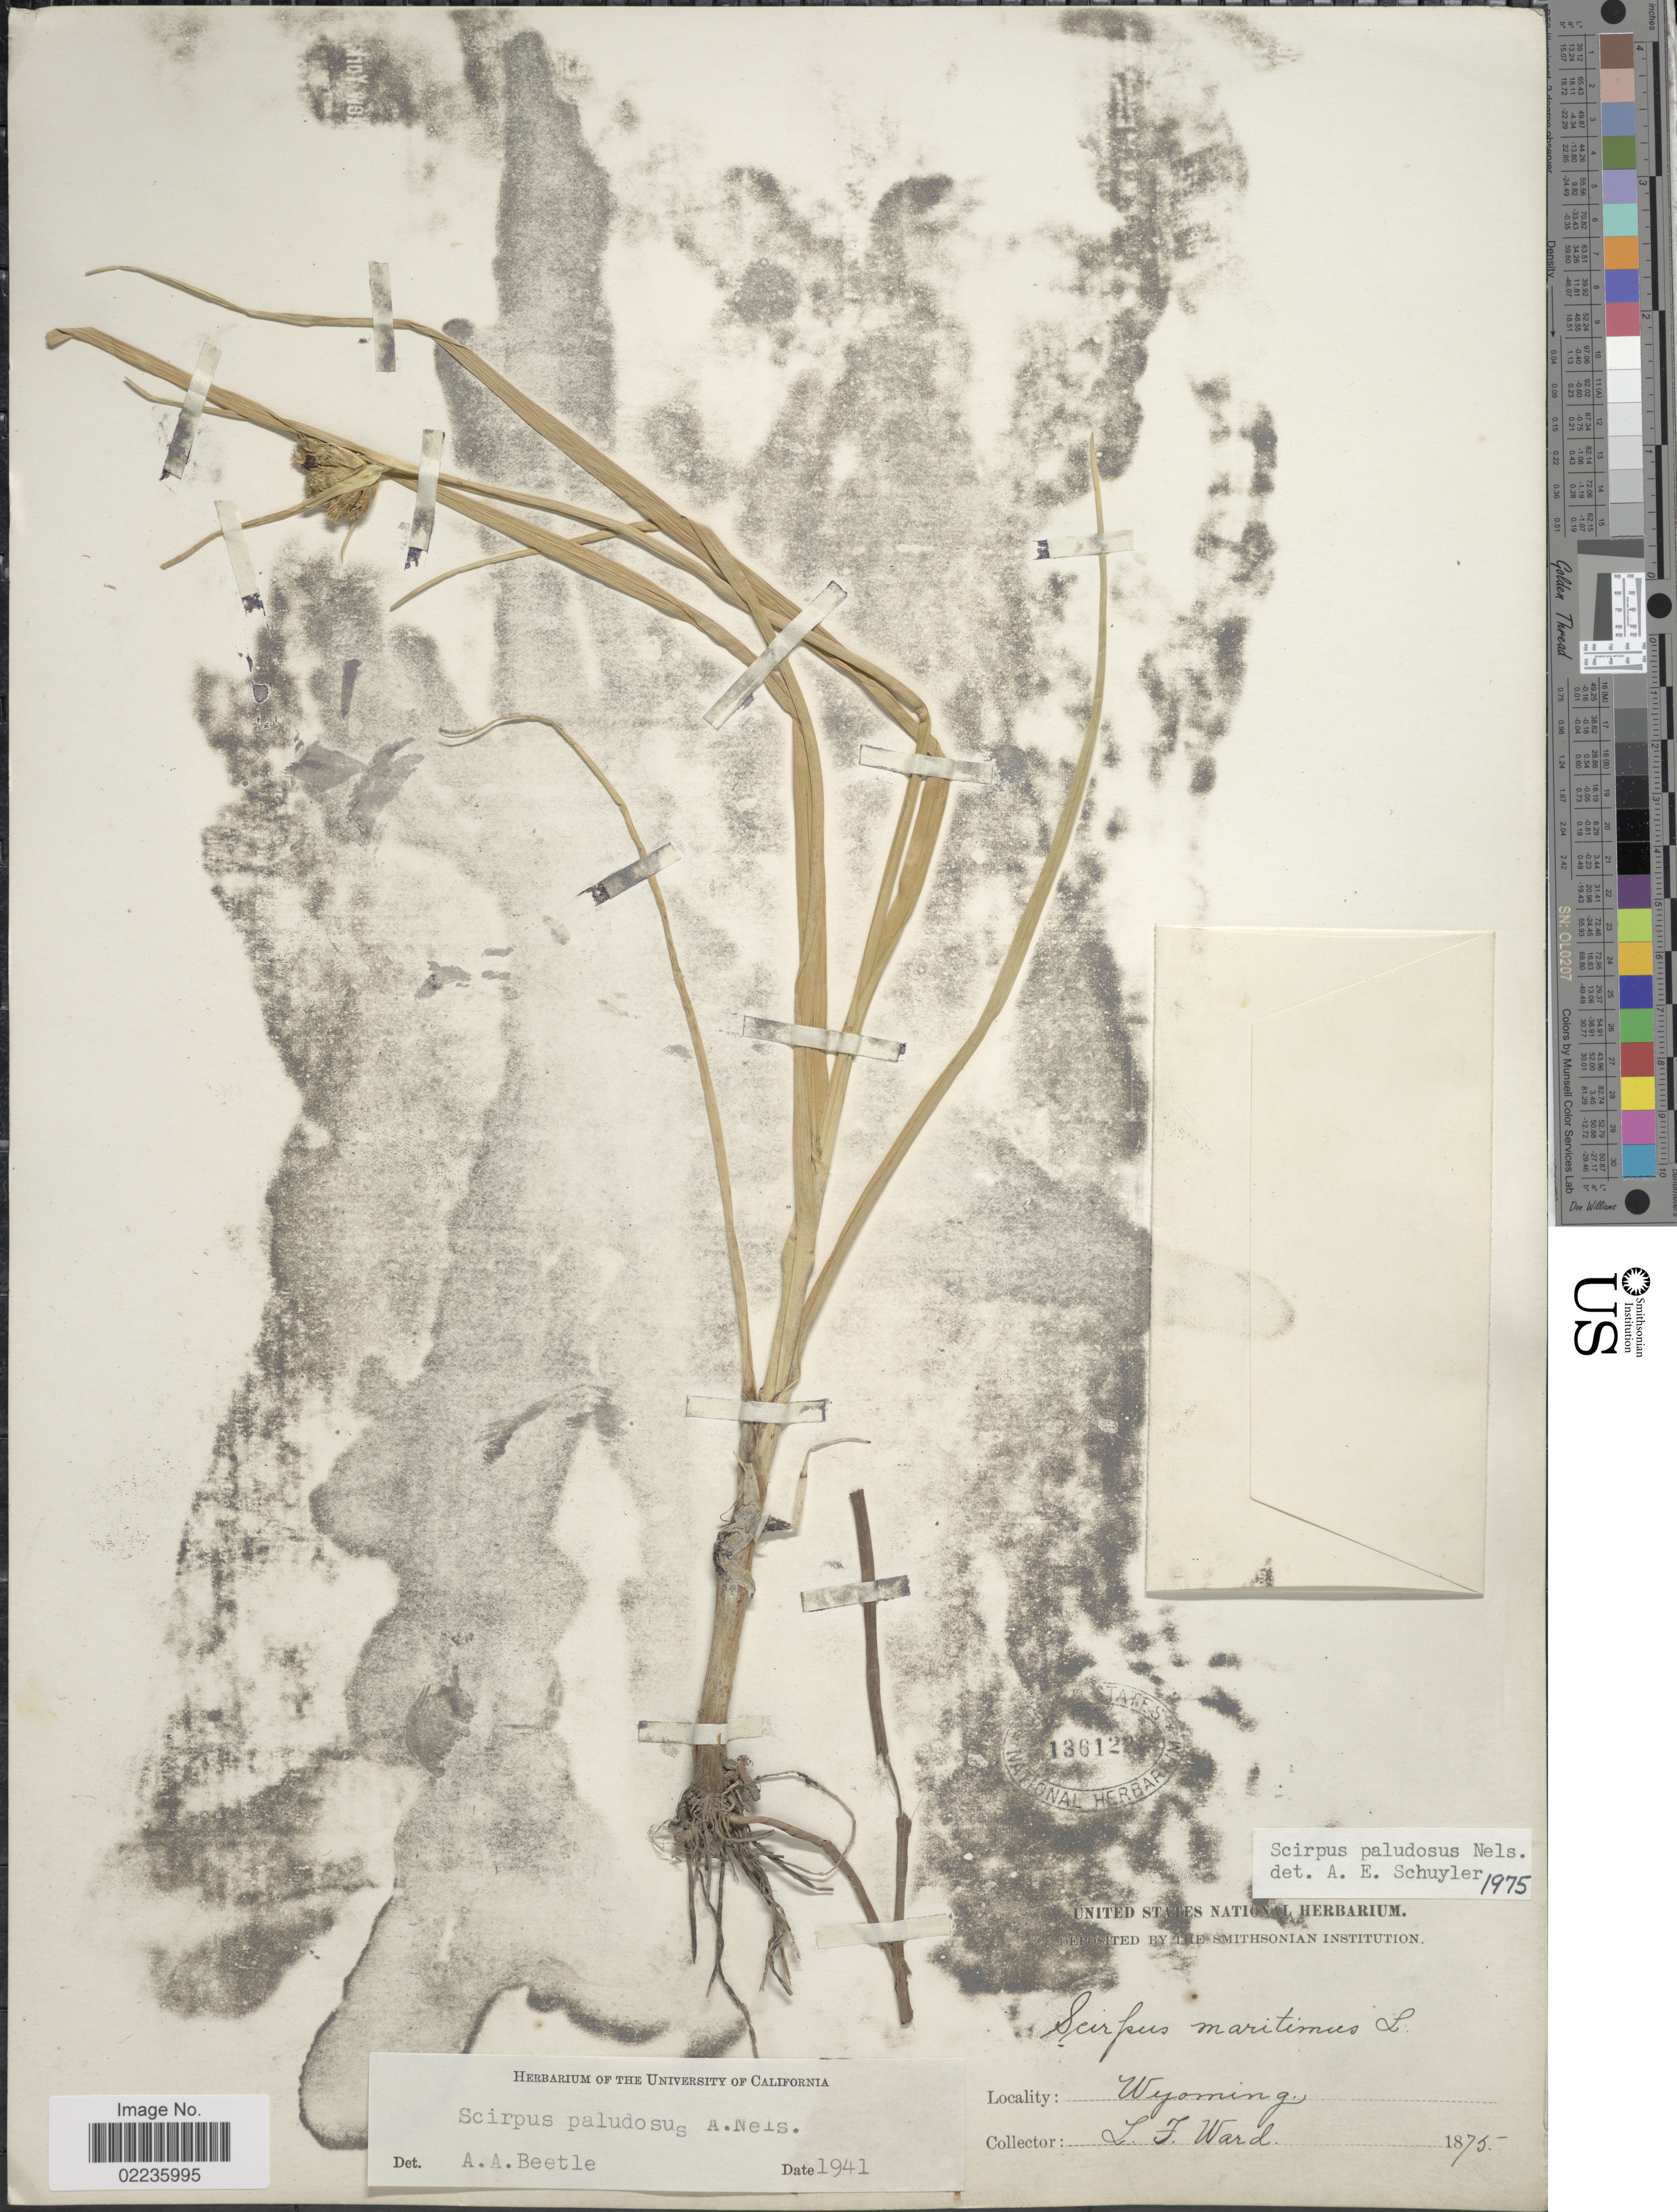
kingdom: Plantae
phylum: Tracheophyta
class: Liliopsida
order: Poales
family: Cyperaceae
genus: Bolboschoenus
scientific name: Bolboschoenus maritimus subsp. paludosus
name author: (A. Nelson) T. Koyama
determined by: Strong, M. T., (US), Smithsonian Institution - National Museum of Natural History (UNITED STATES)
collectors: L. Ward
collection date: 1875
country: United States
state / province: Wyoming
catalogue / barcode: US 136122